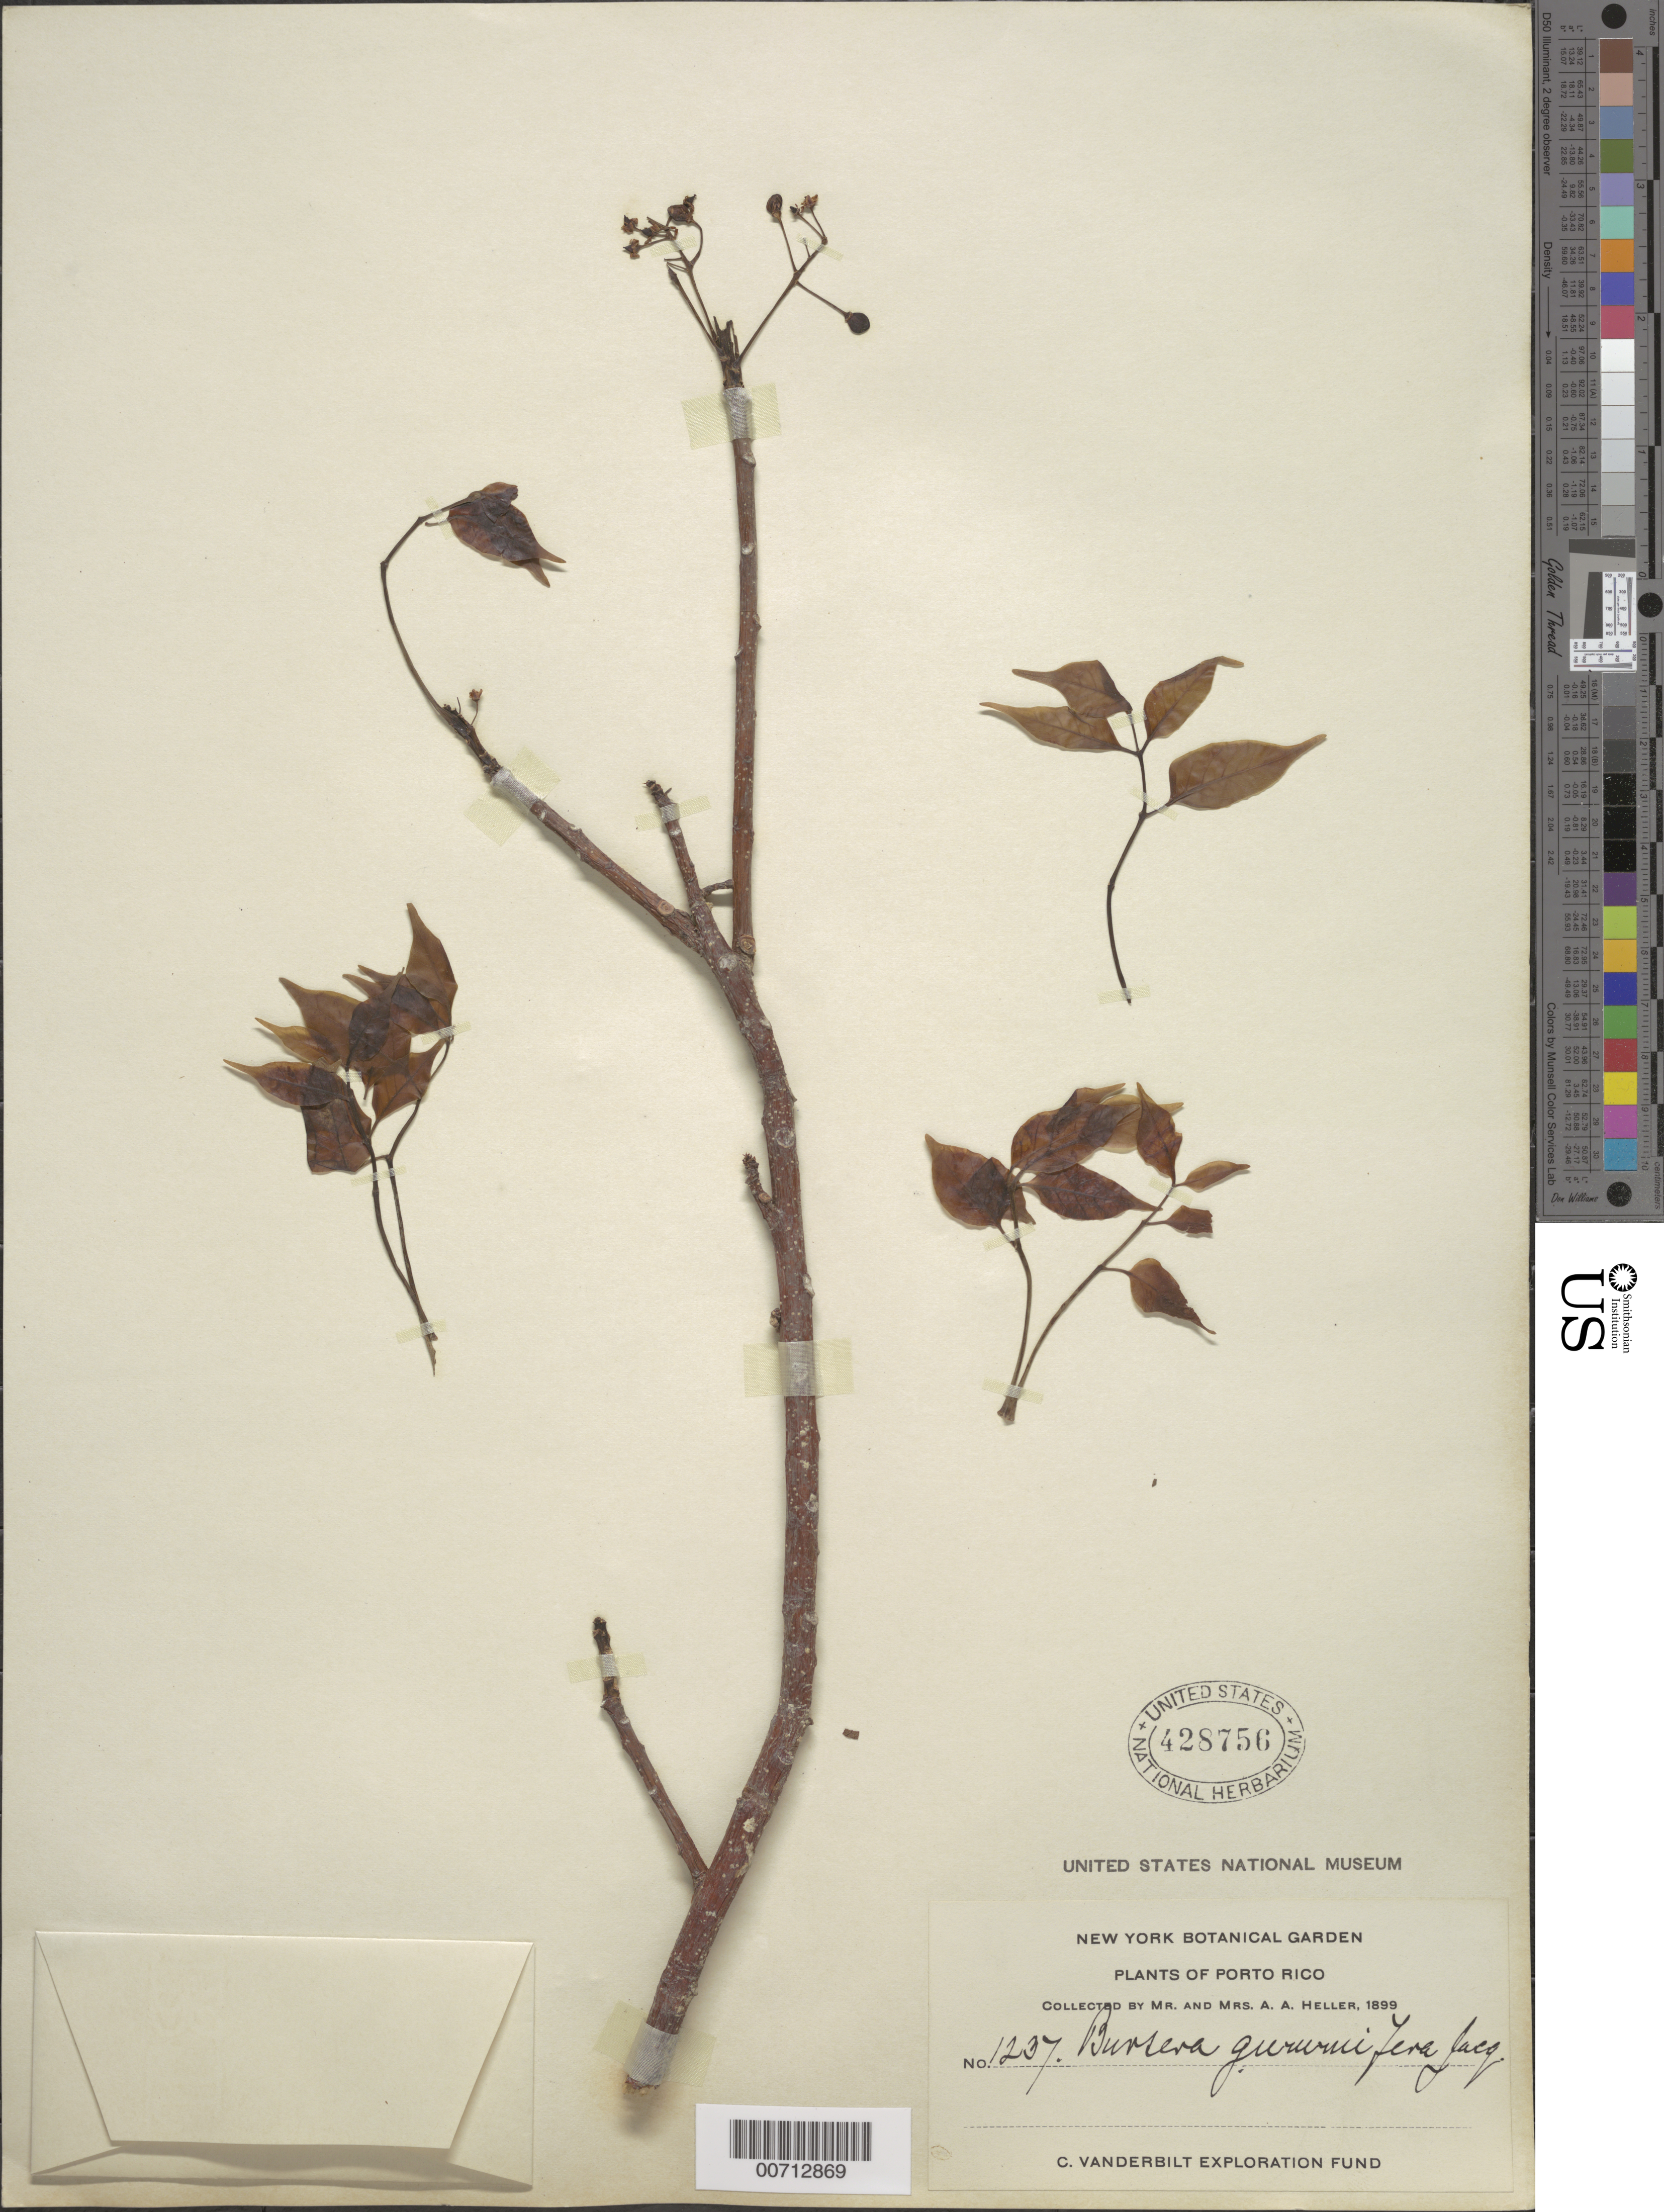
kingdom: Plantae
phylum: Tracheophyta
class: Magnoliopsida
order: Sapindales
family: Burseraceae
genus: Bursera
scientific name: Bursera simaruba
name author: (L.) Sarg.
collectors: A. A. Heller & -- Heller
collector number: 1237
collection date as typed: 1899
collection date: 1899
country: Puerto Rico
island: Greater Antilles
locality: Sierra de Naguabo ad Rio Blanco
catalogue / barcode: US 428756